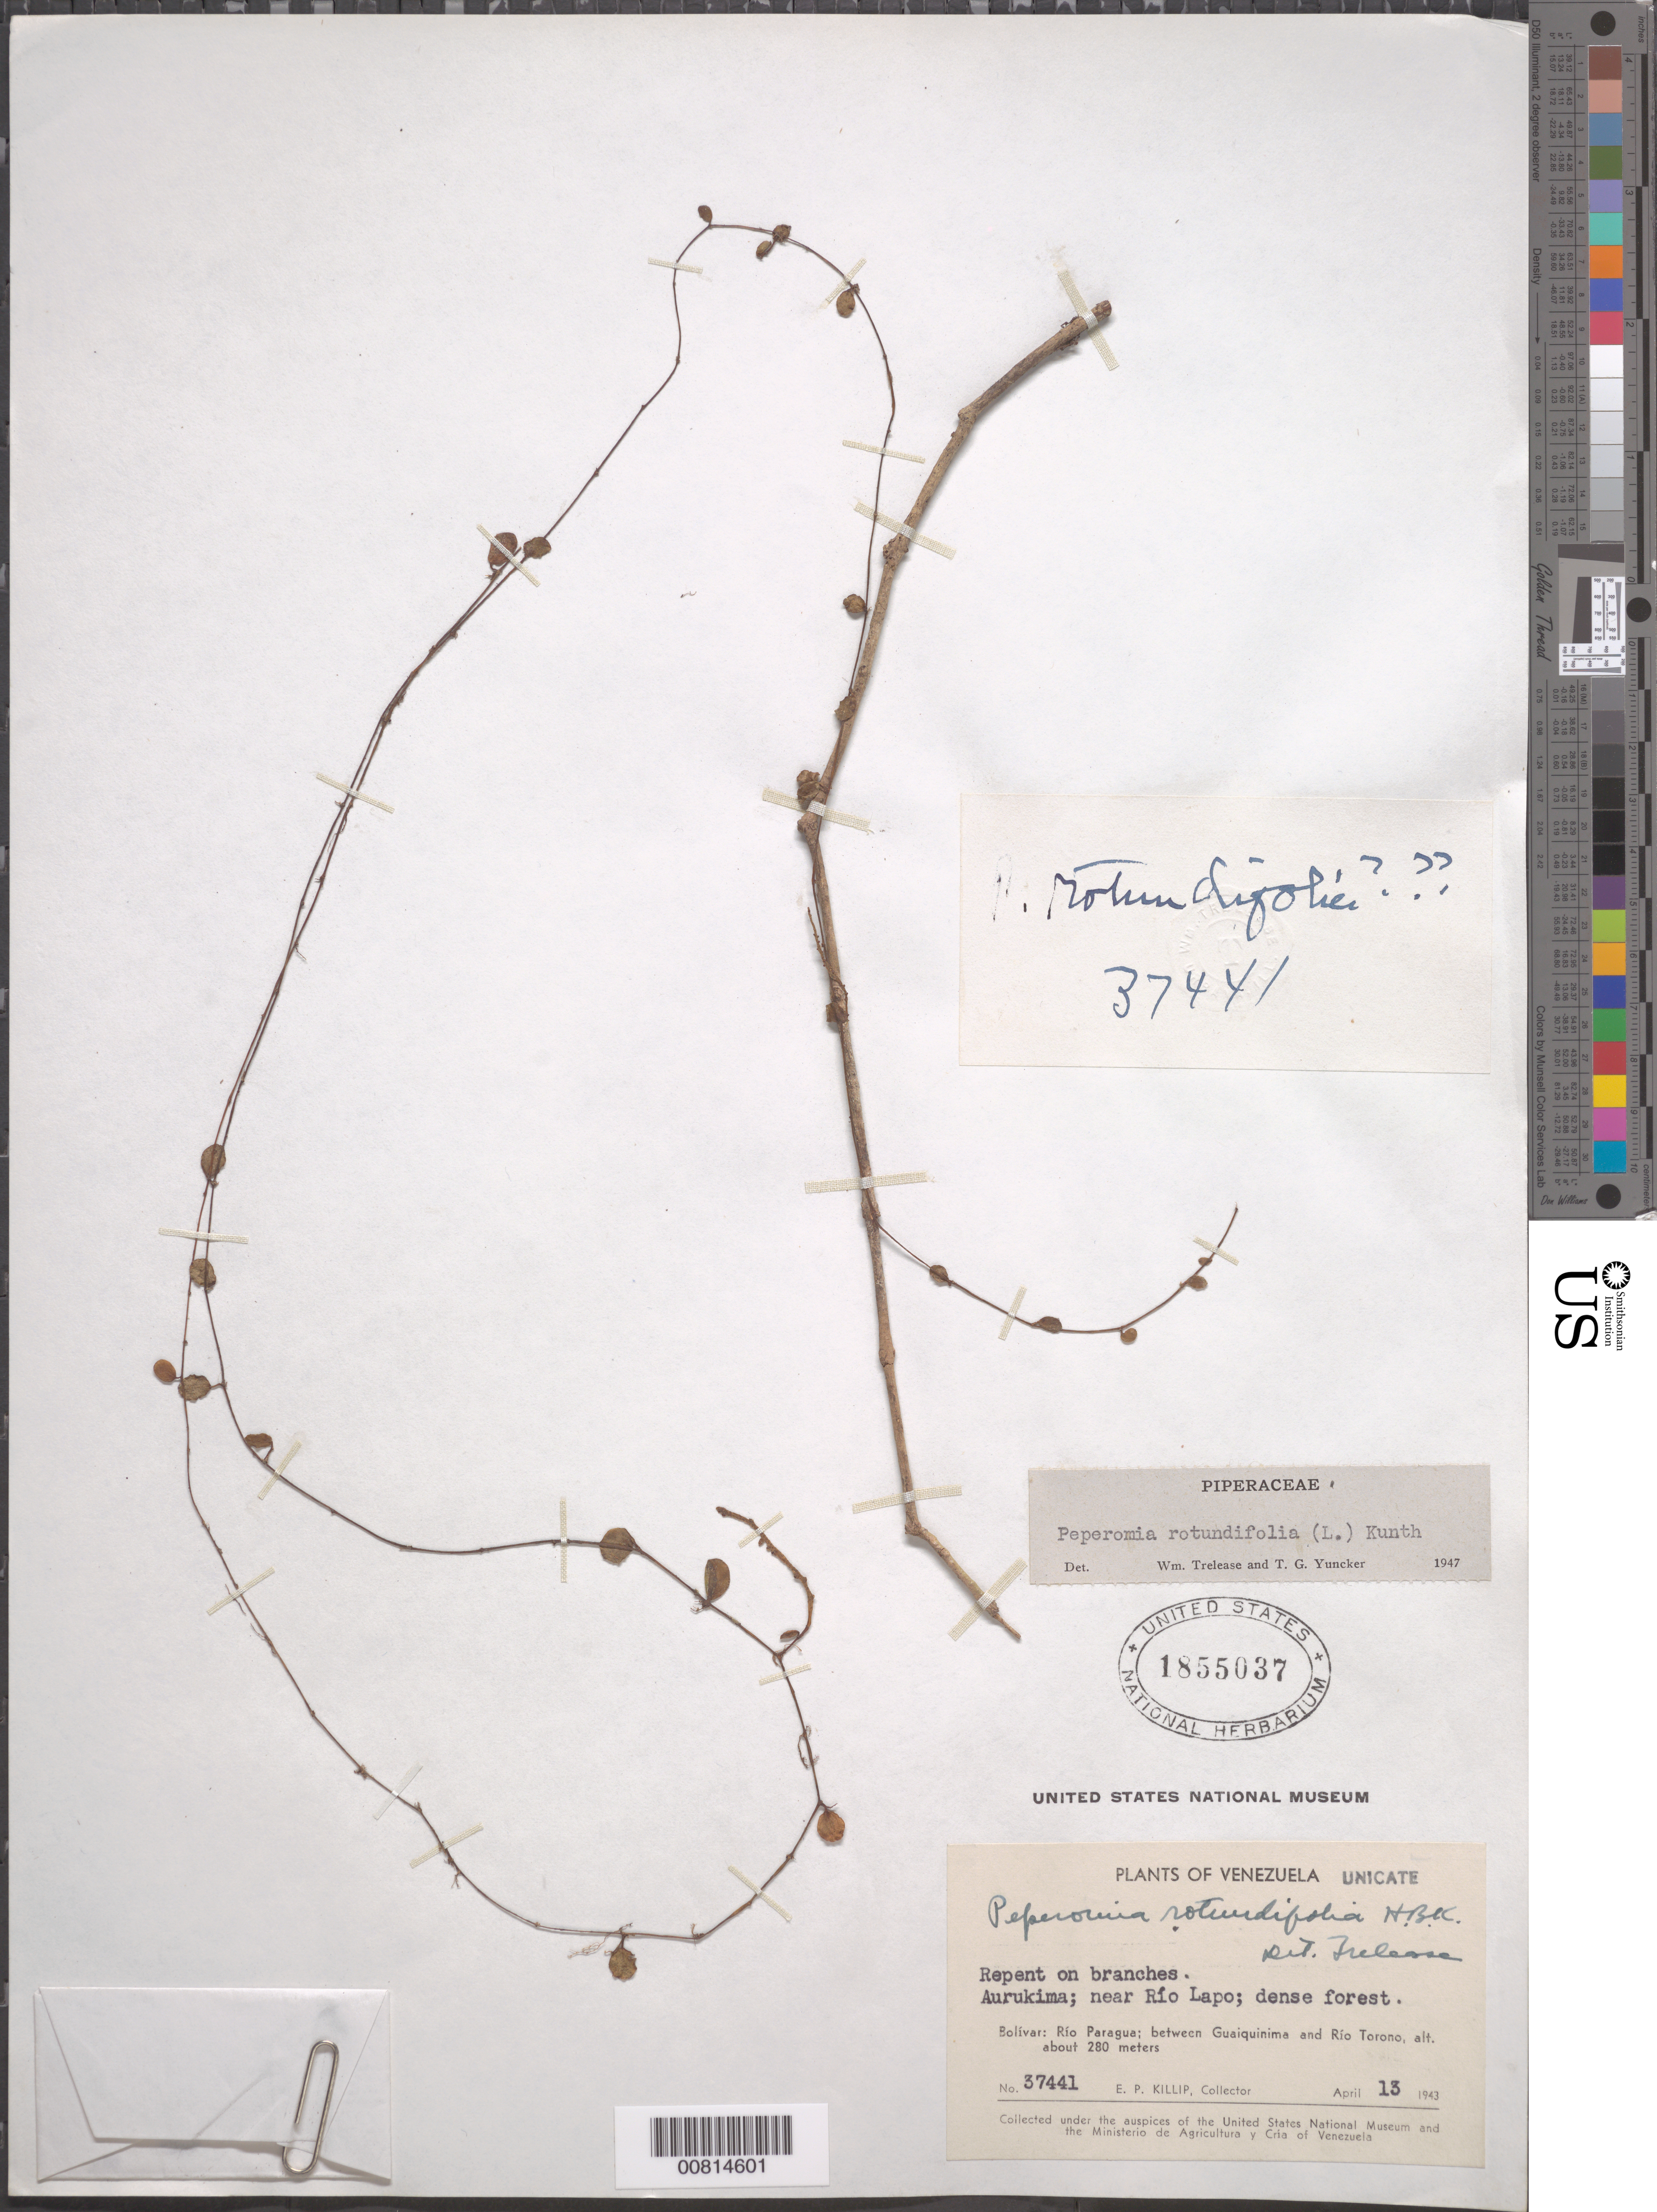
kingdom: Plantae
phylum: Tracheophyta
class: Magnoliopsida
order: Piperales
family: Piperaceae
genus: Peperomia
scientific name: Peperomia rotundifolia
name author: (L.) Kunth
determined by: Trelease, W.; Yuncker, T. G.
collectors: E. P. Killip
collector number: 37441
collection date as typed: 13-Apr-43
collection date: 1943-04-13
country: Venezuela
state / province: Bolívar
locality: Río Paragua, between Guaiquinima and Río Torono, Aurukima, near Río Lapo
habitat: Dense forest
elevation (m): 280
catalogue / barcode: US 1855037